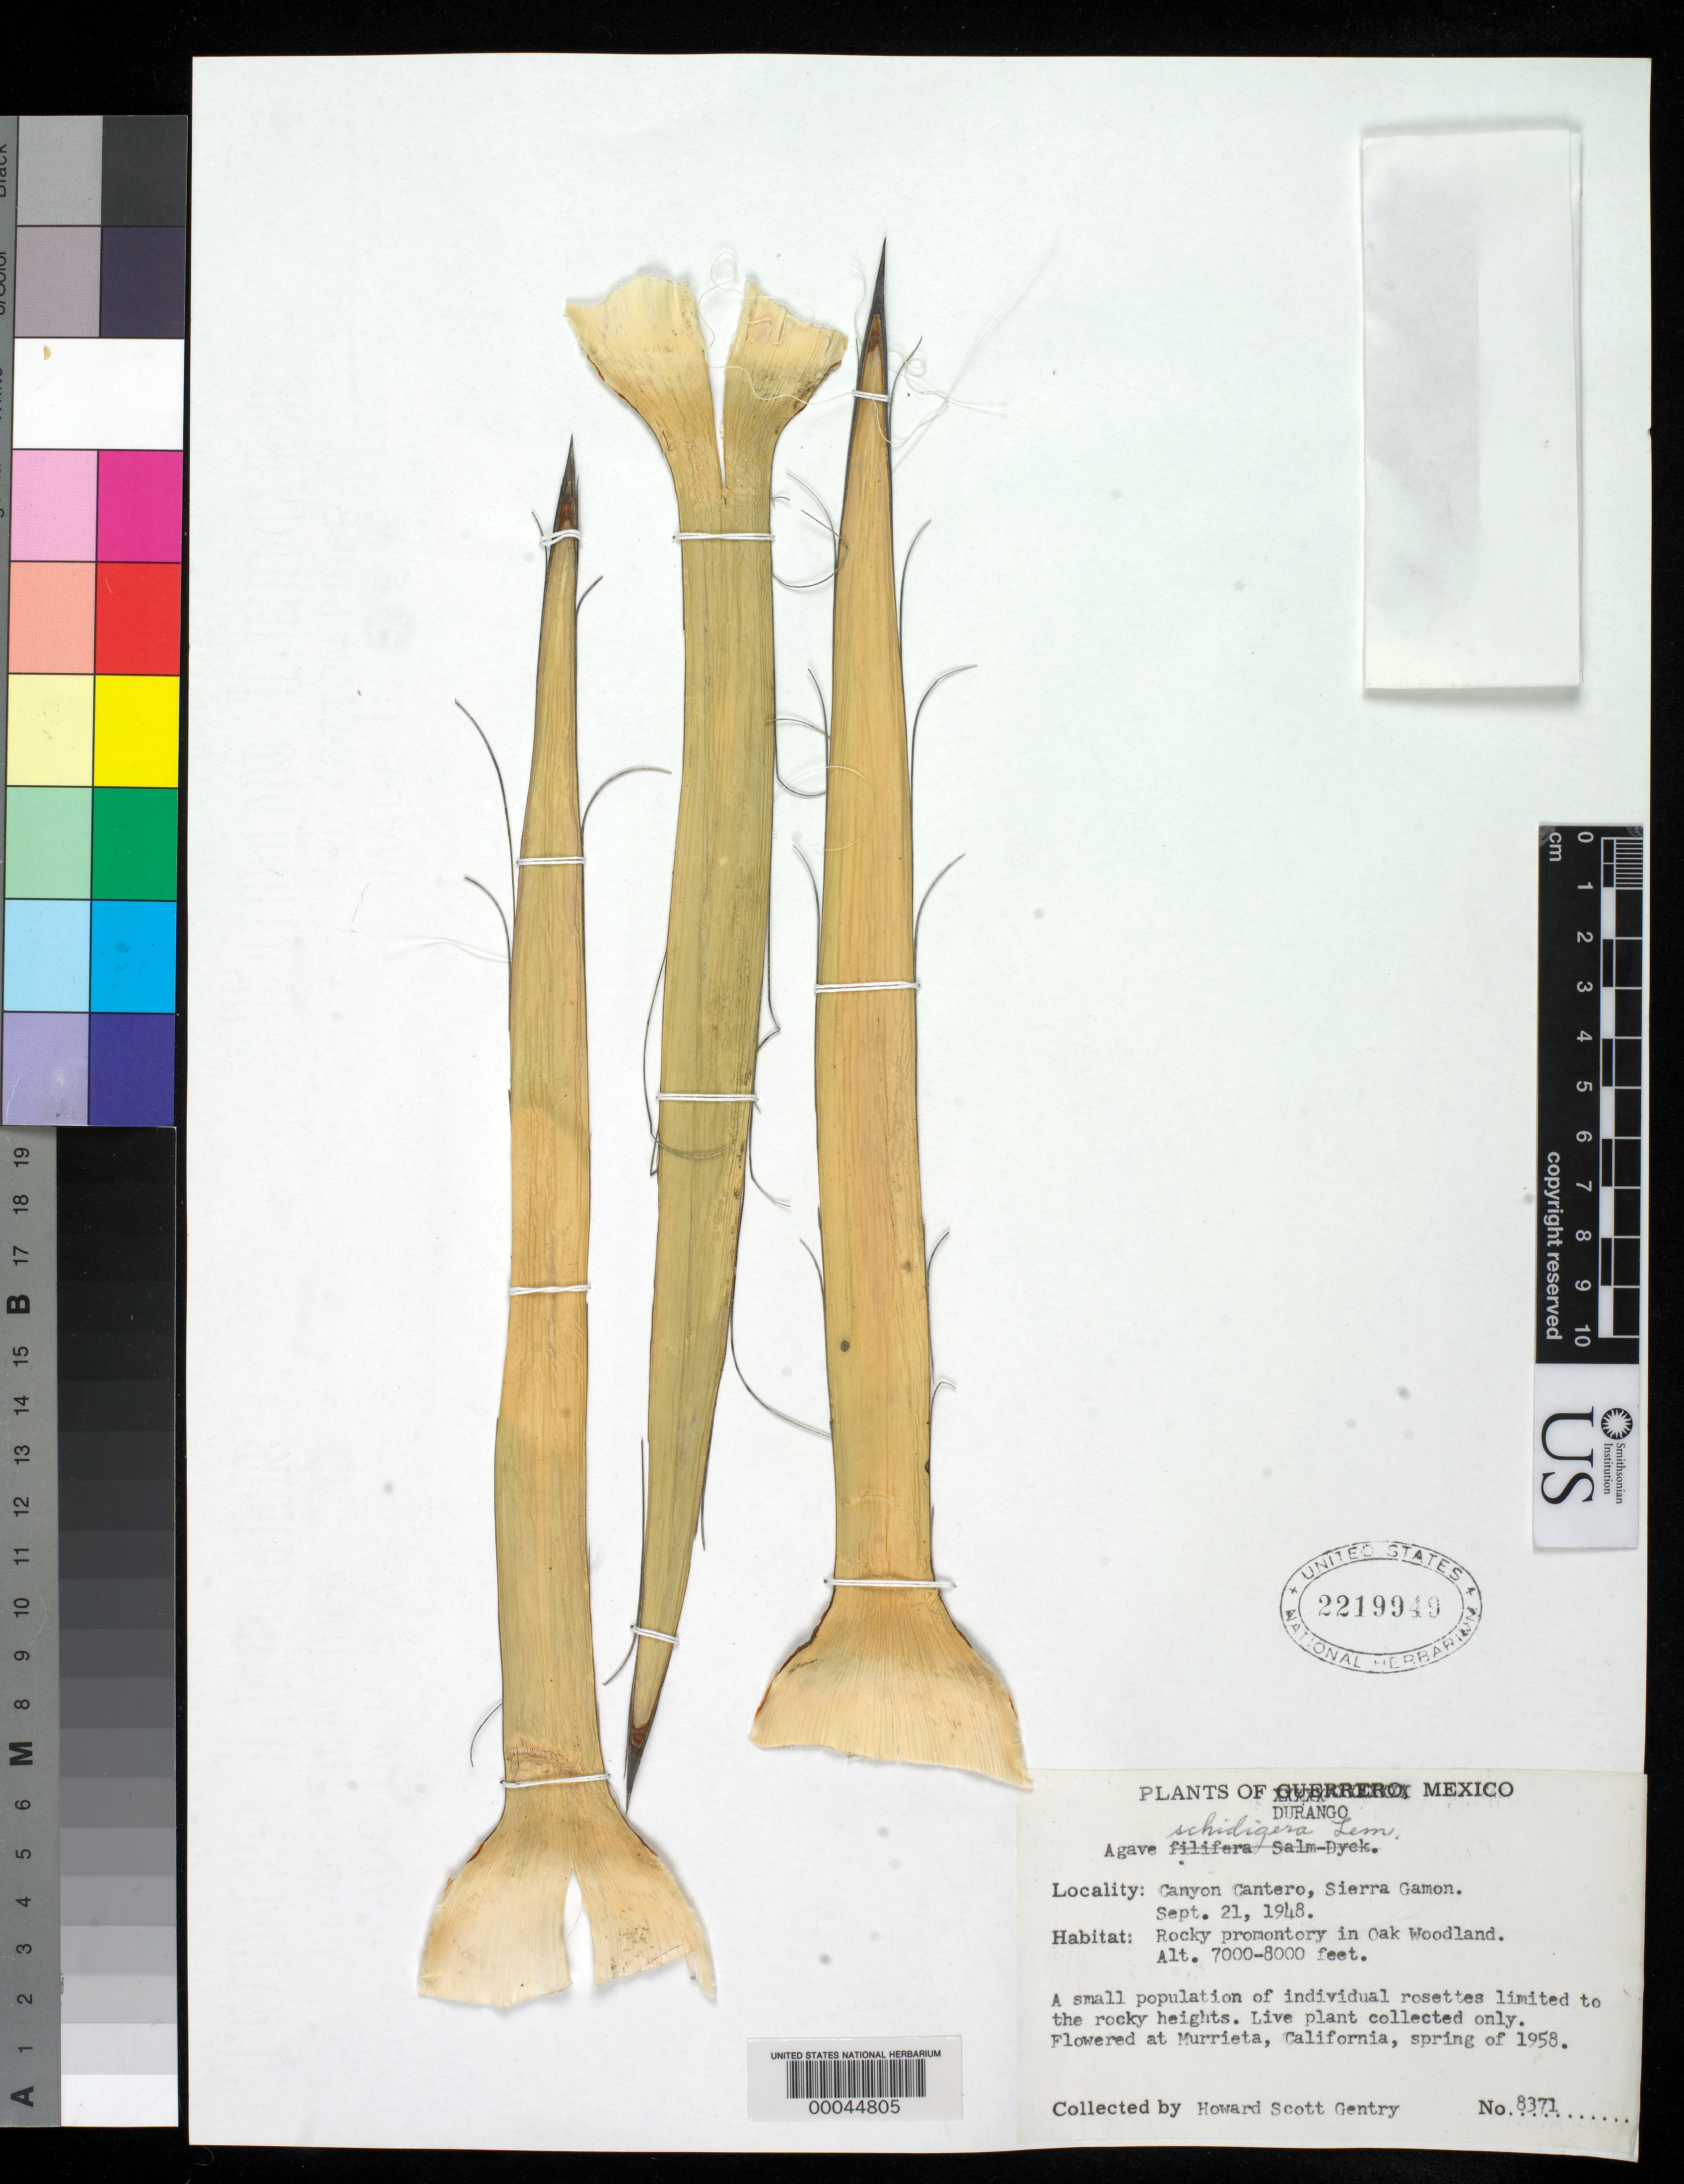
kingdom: Plantae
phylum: Tracheophyta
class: Liliopsida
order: Asparagales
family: Asparagaceae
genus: Agave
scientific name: Agave schidigera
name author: Lem.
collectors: H. S. Gentry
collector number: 8371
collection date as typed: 21 Sep 1948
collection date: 1948-09-21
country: Mexico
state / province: Durango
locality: Canyon cantero, sierra gamon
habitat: Rocky promontory in oak woodland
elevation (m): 2134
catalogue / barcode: US 2219949